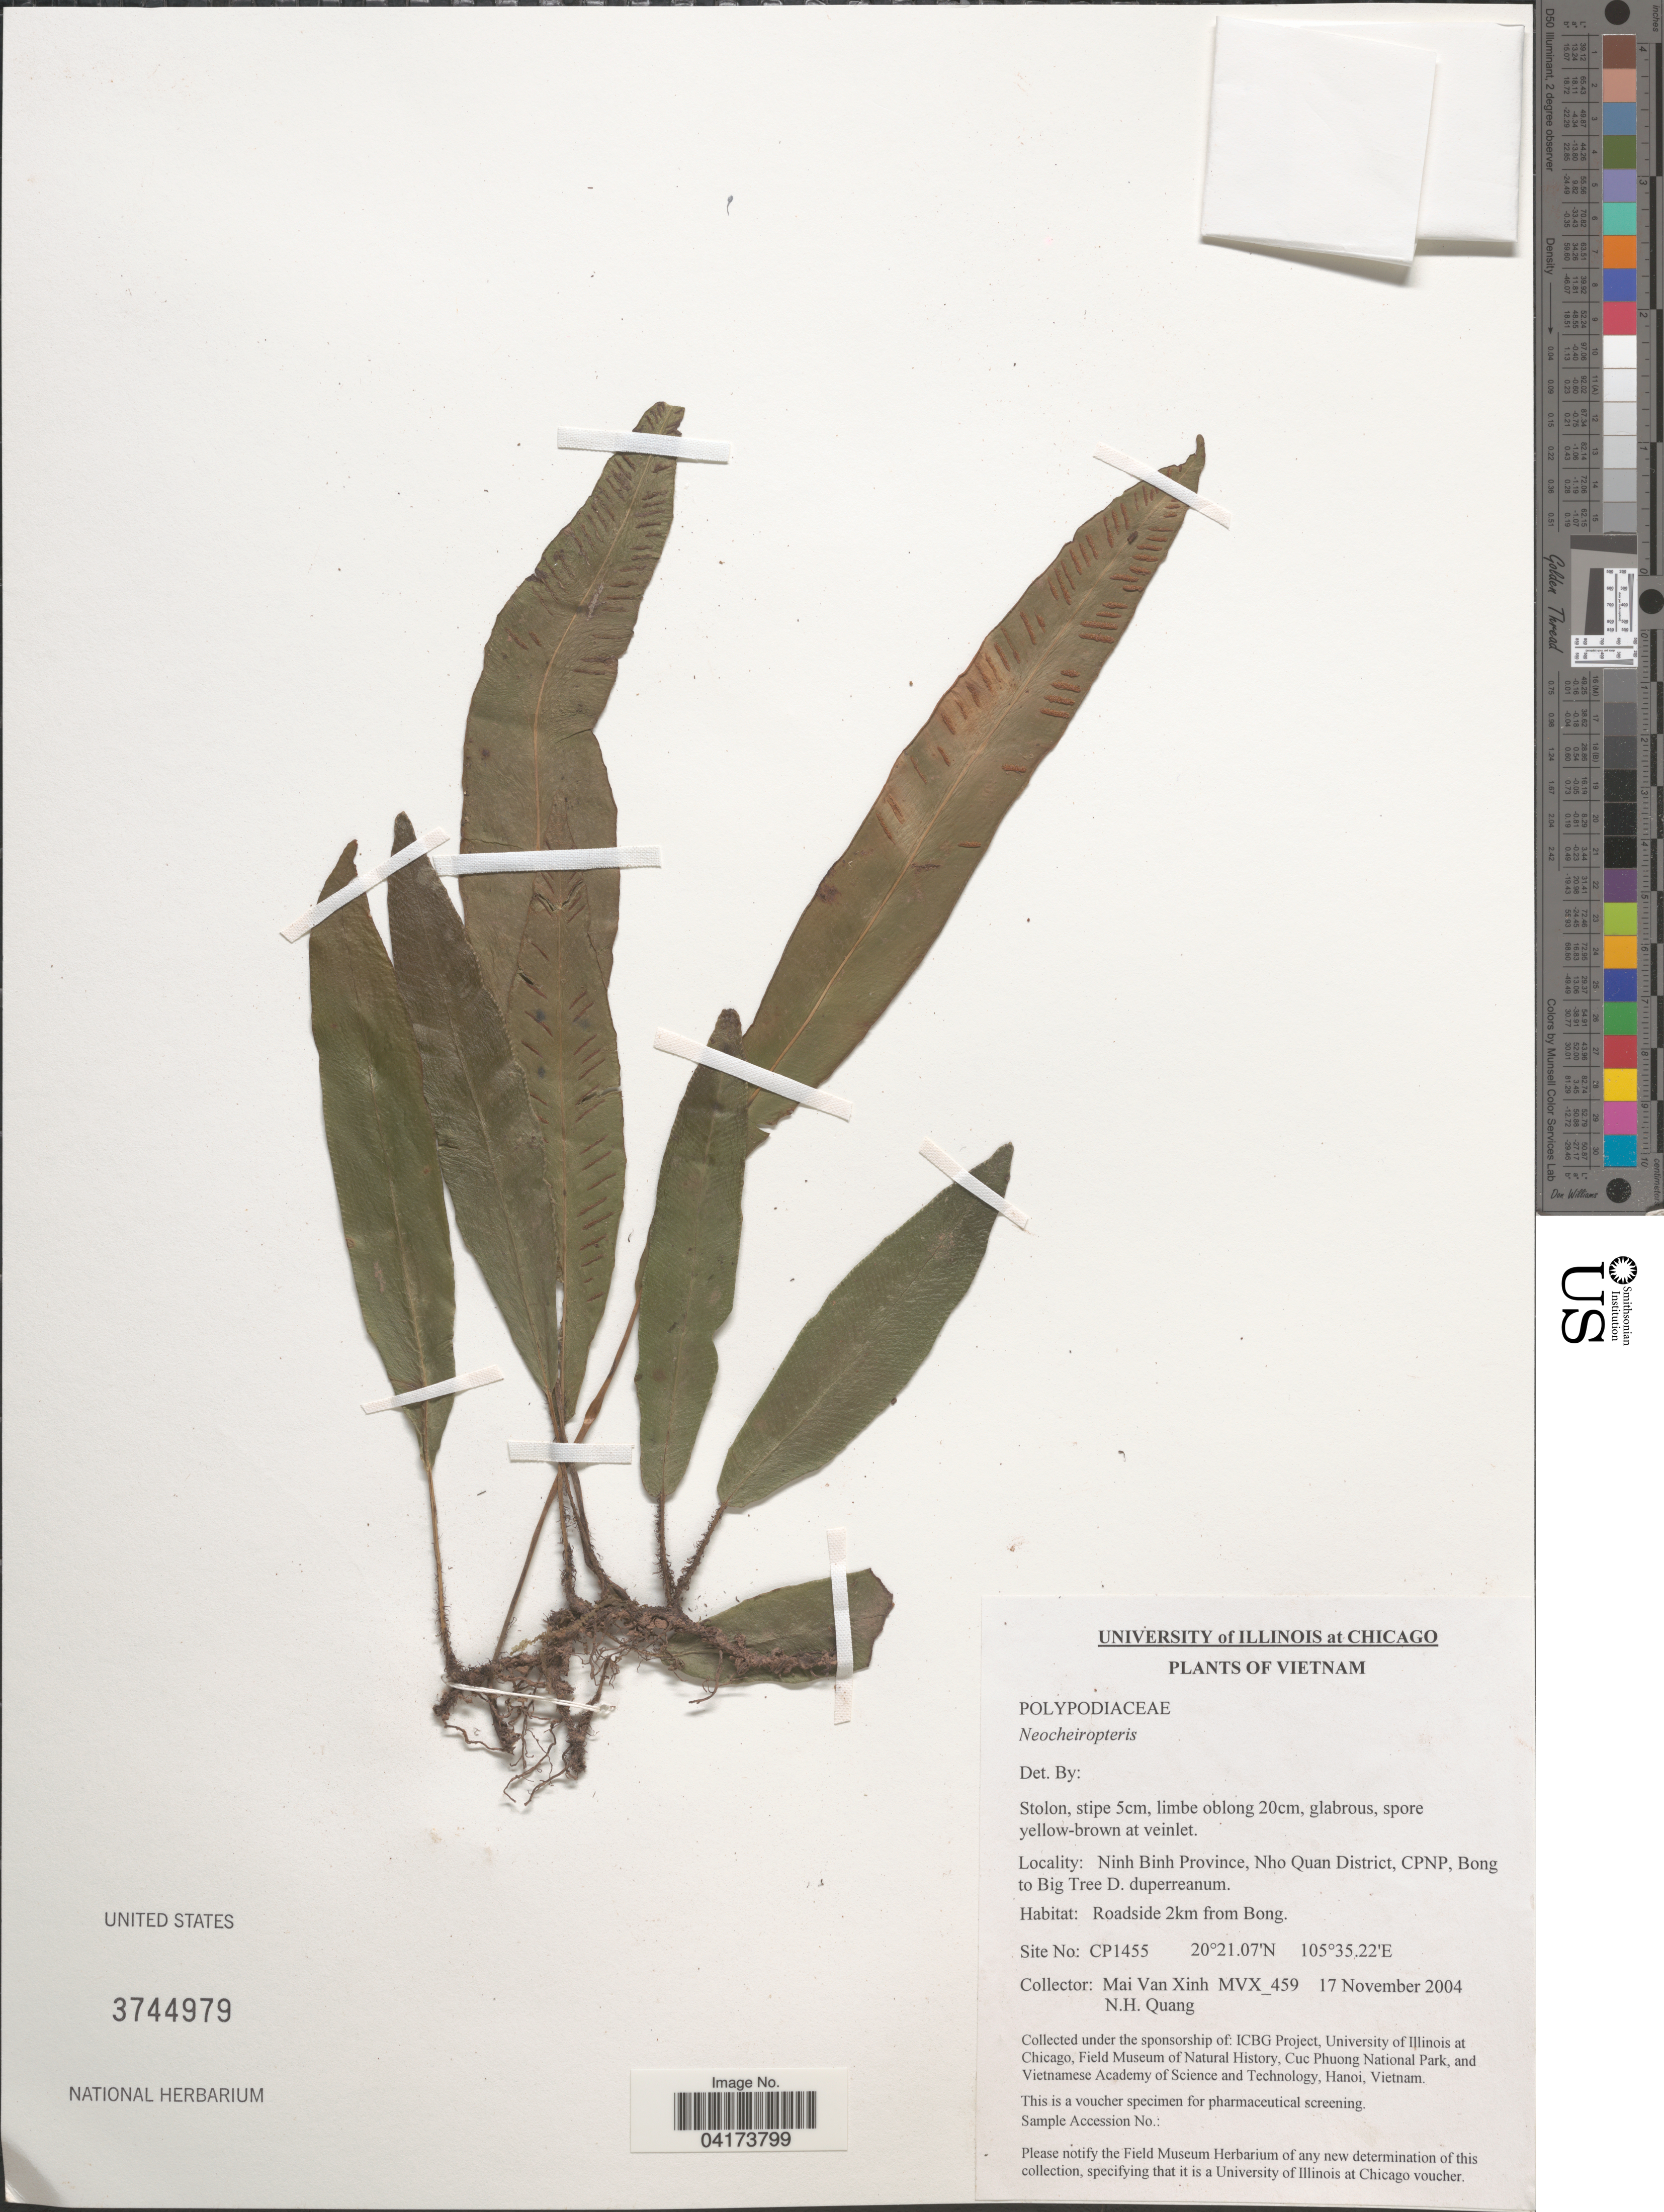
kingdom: Plantae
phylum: Tracheophyta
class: Polypodiopsida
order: Polypodiales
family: Polypodiaceae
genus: Neocheiropteris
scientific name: Neocheiropteris sp.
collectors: M. Van Xinh & N. Quang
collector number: MVX_459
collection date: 2004-11-17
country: Vietnam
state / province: Ninh Binh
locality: Nho Quan District, CPNP, Bong to Big Tree D. duperreanum. Roadside 2km from Bong. Site No: CP1455.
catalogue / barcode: US 3744979